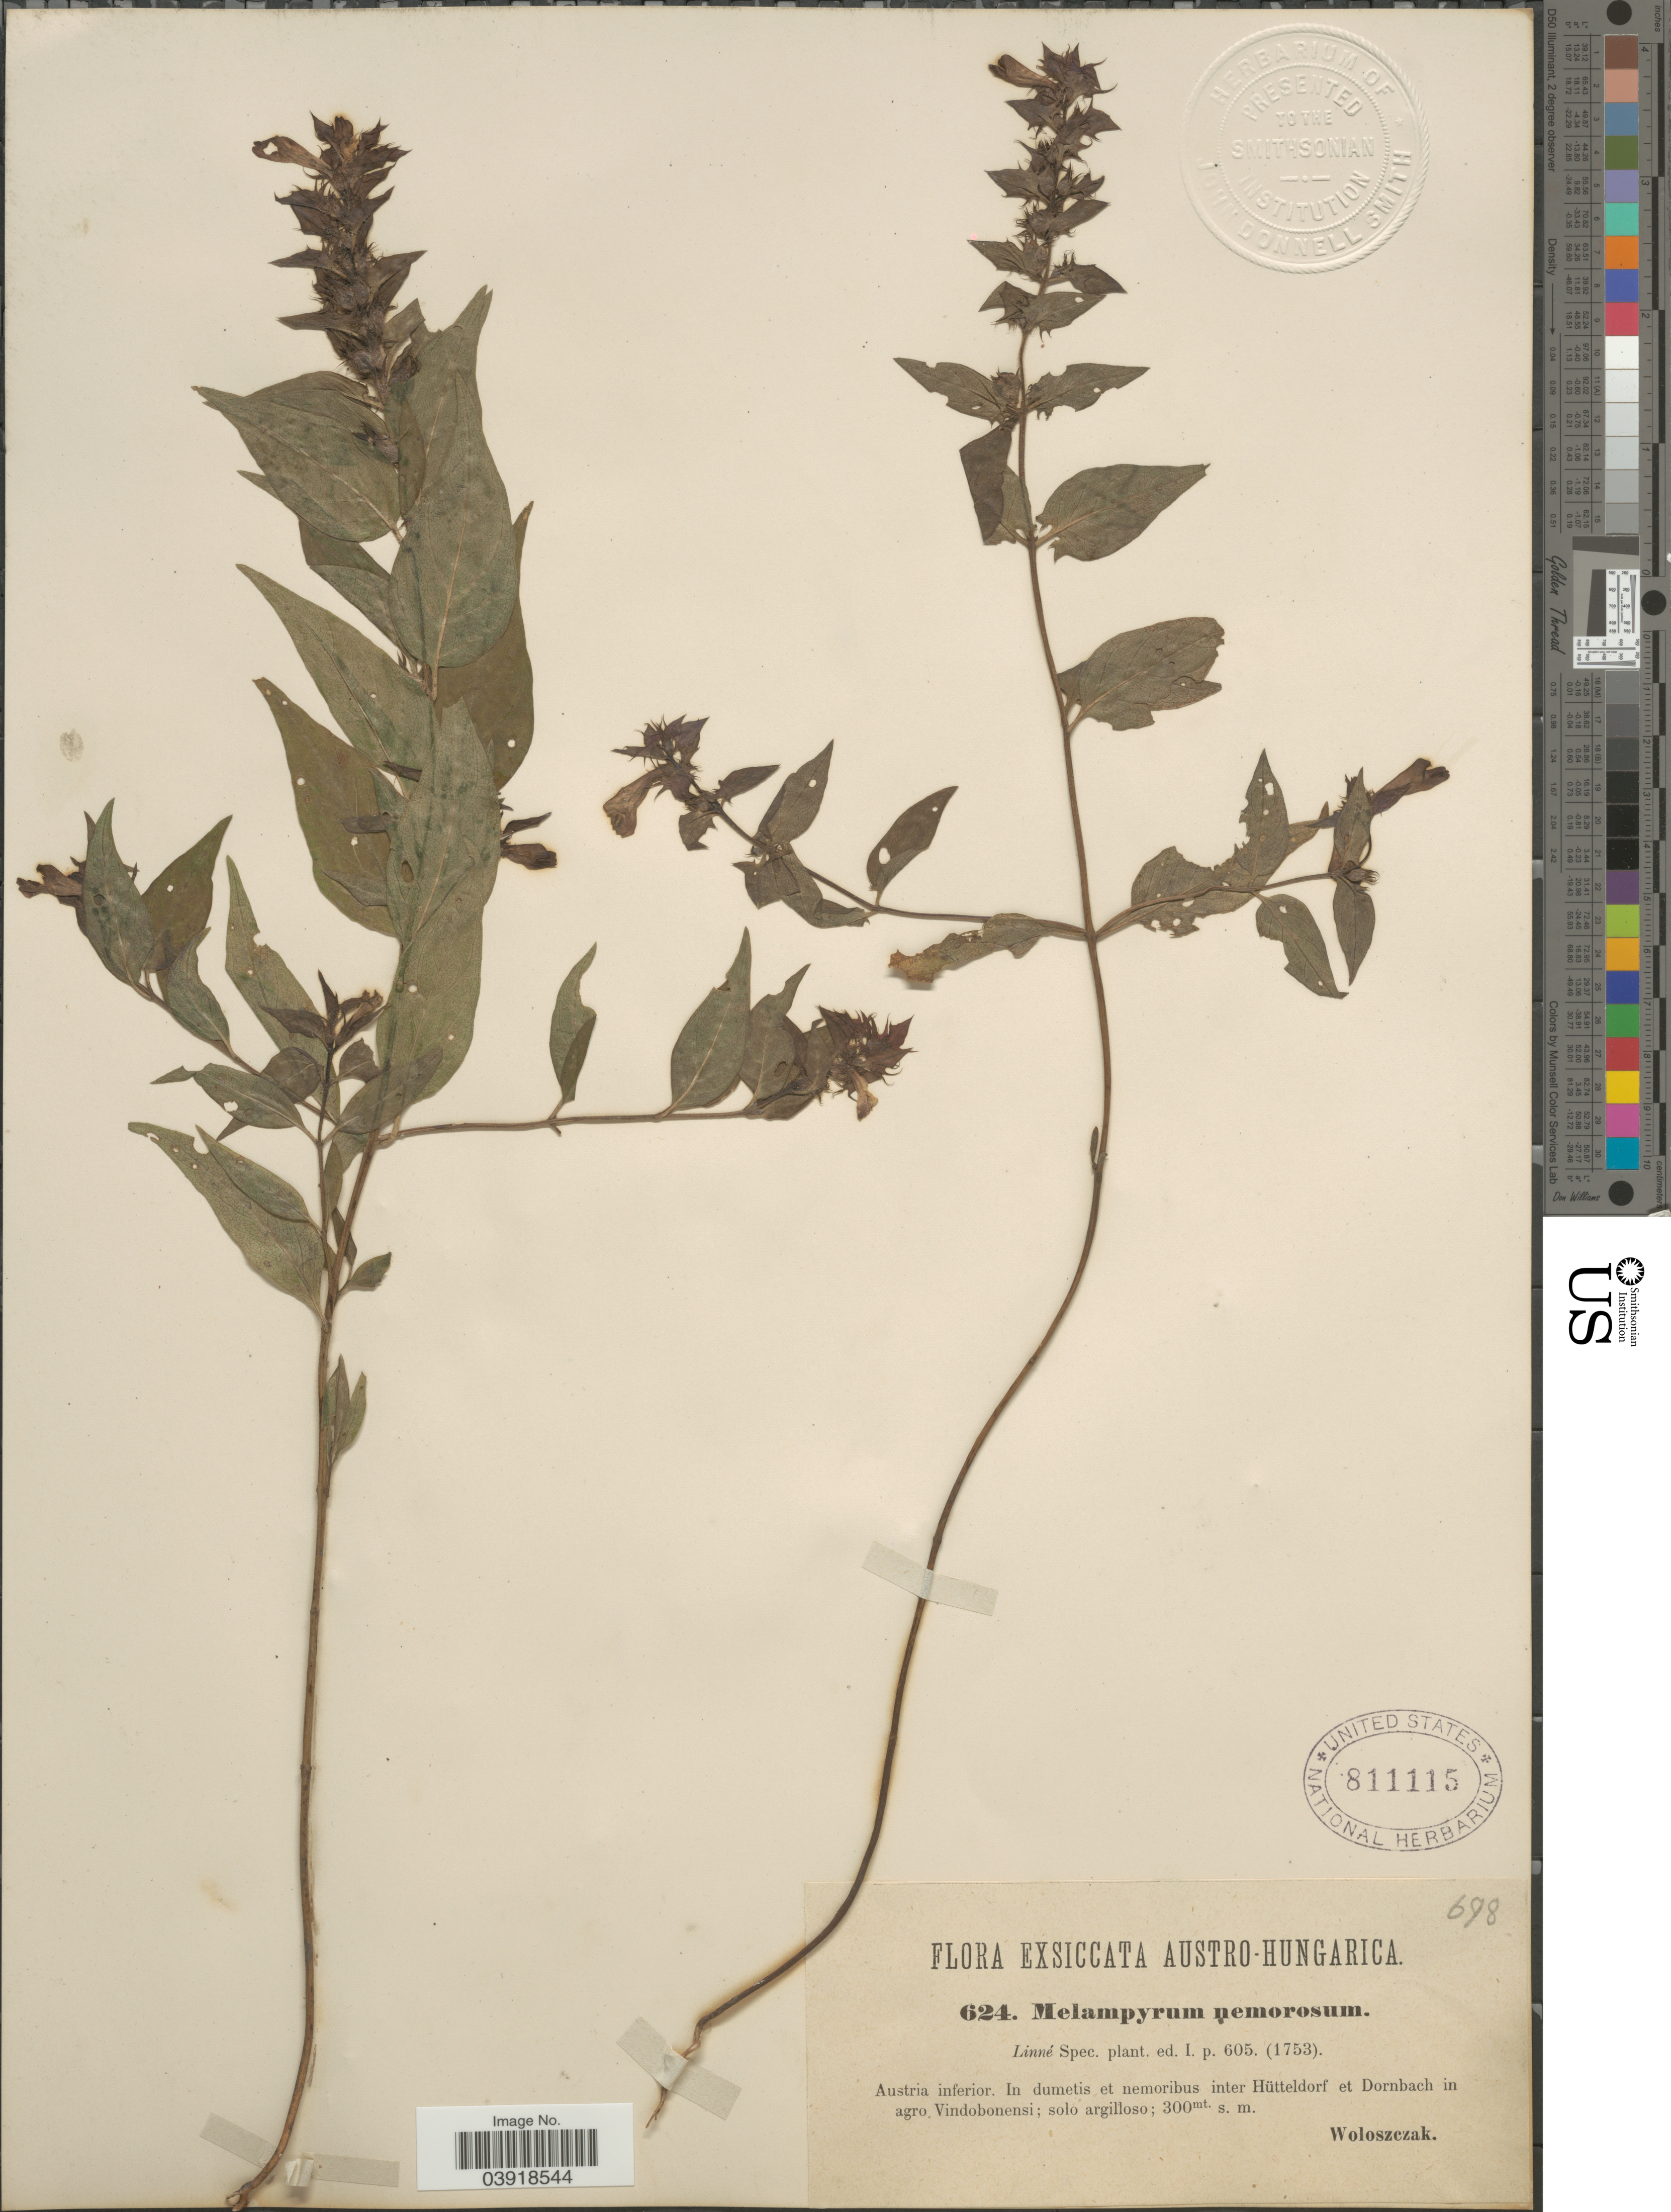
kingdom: Plantae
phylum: Tracheophyta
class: Magnoliopsida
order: Lamiales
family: Orobanchaceae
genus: Melampyrum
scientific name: Melampyrum nemorosum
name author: Baumg.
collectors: Woloszczak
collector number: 624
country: Austria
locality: Austro-Hungarica. Austria inferior. In dumetis et nemoribus inter Hütteldorf et Dornbach in agro Vindobonensi; solo argilloso.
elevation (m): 300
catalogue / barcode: US 811115